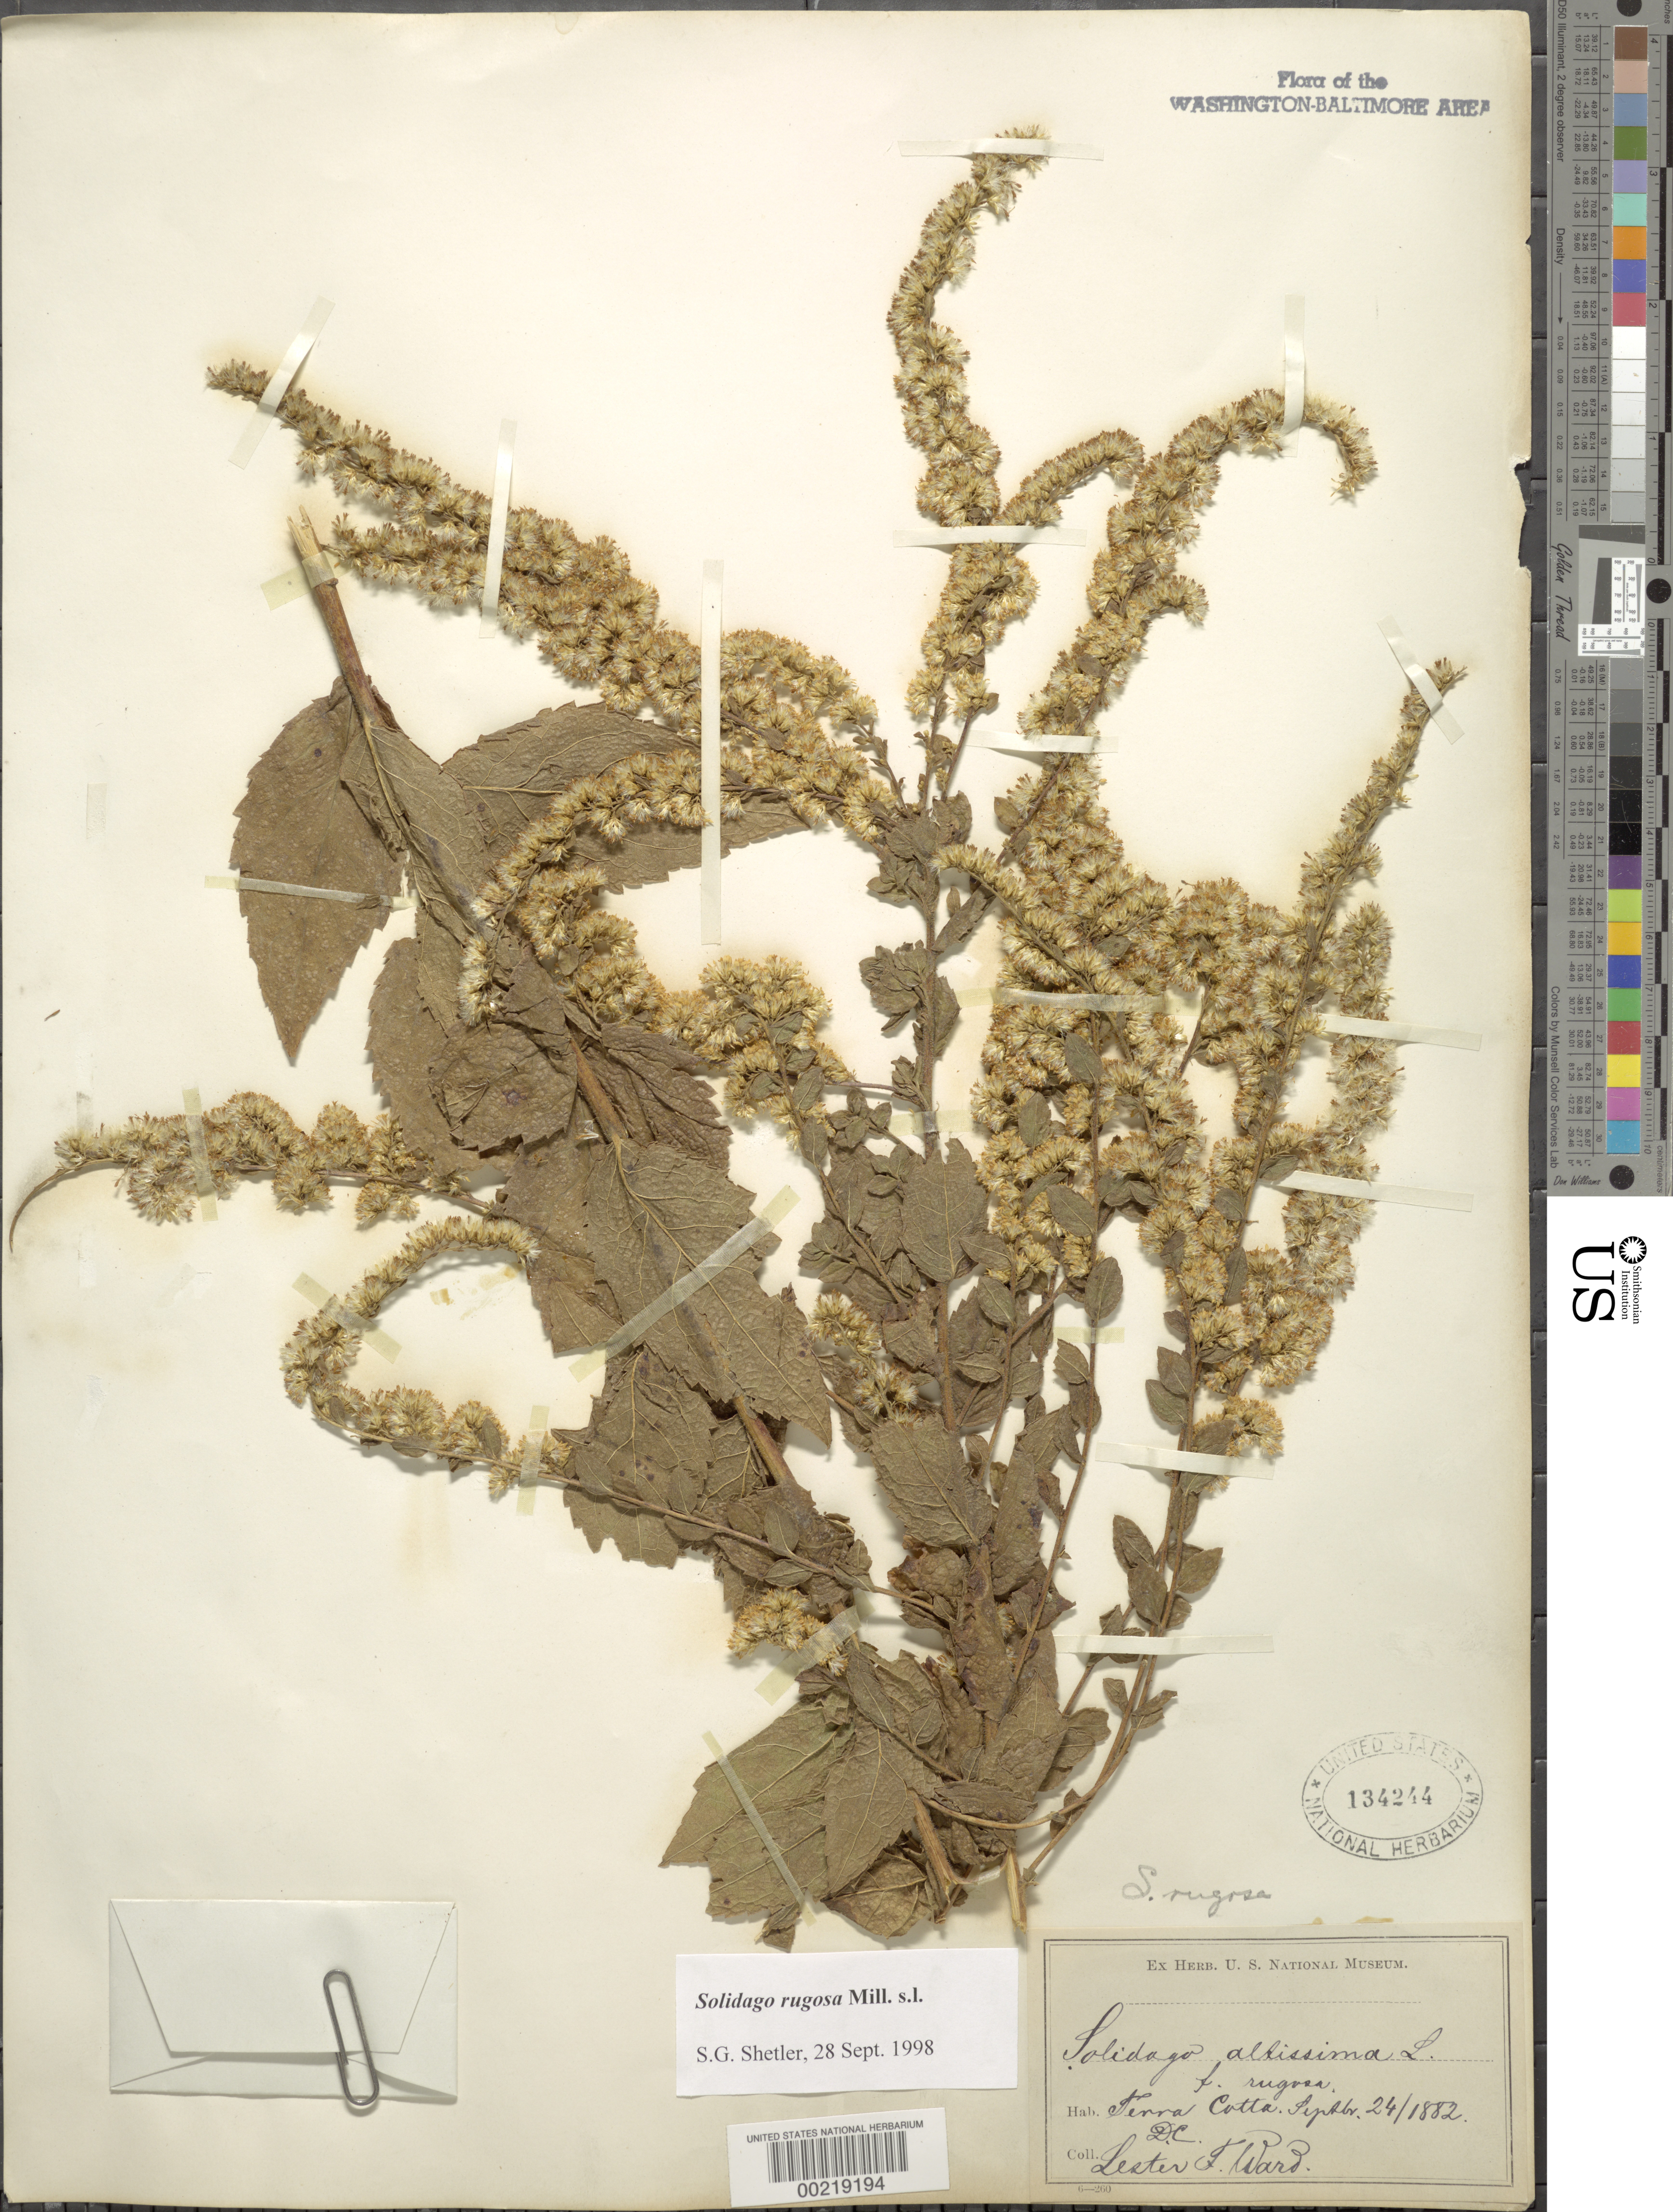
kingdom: Plantae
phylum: Tracheophyta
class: Magnoliopsida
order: Asterales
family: Asteraceae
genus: Solidago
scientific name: Solidago rugosa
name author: Mill.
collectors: L. F. Ward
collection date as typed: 24 Sep 1882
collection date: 1882-09-24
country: United States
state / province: District of Columbia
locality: Terra Cotta Swamp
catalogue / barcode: US 134244